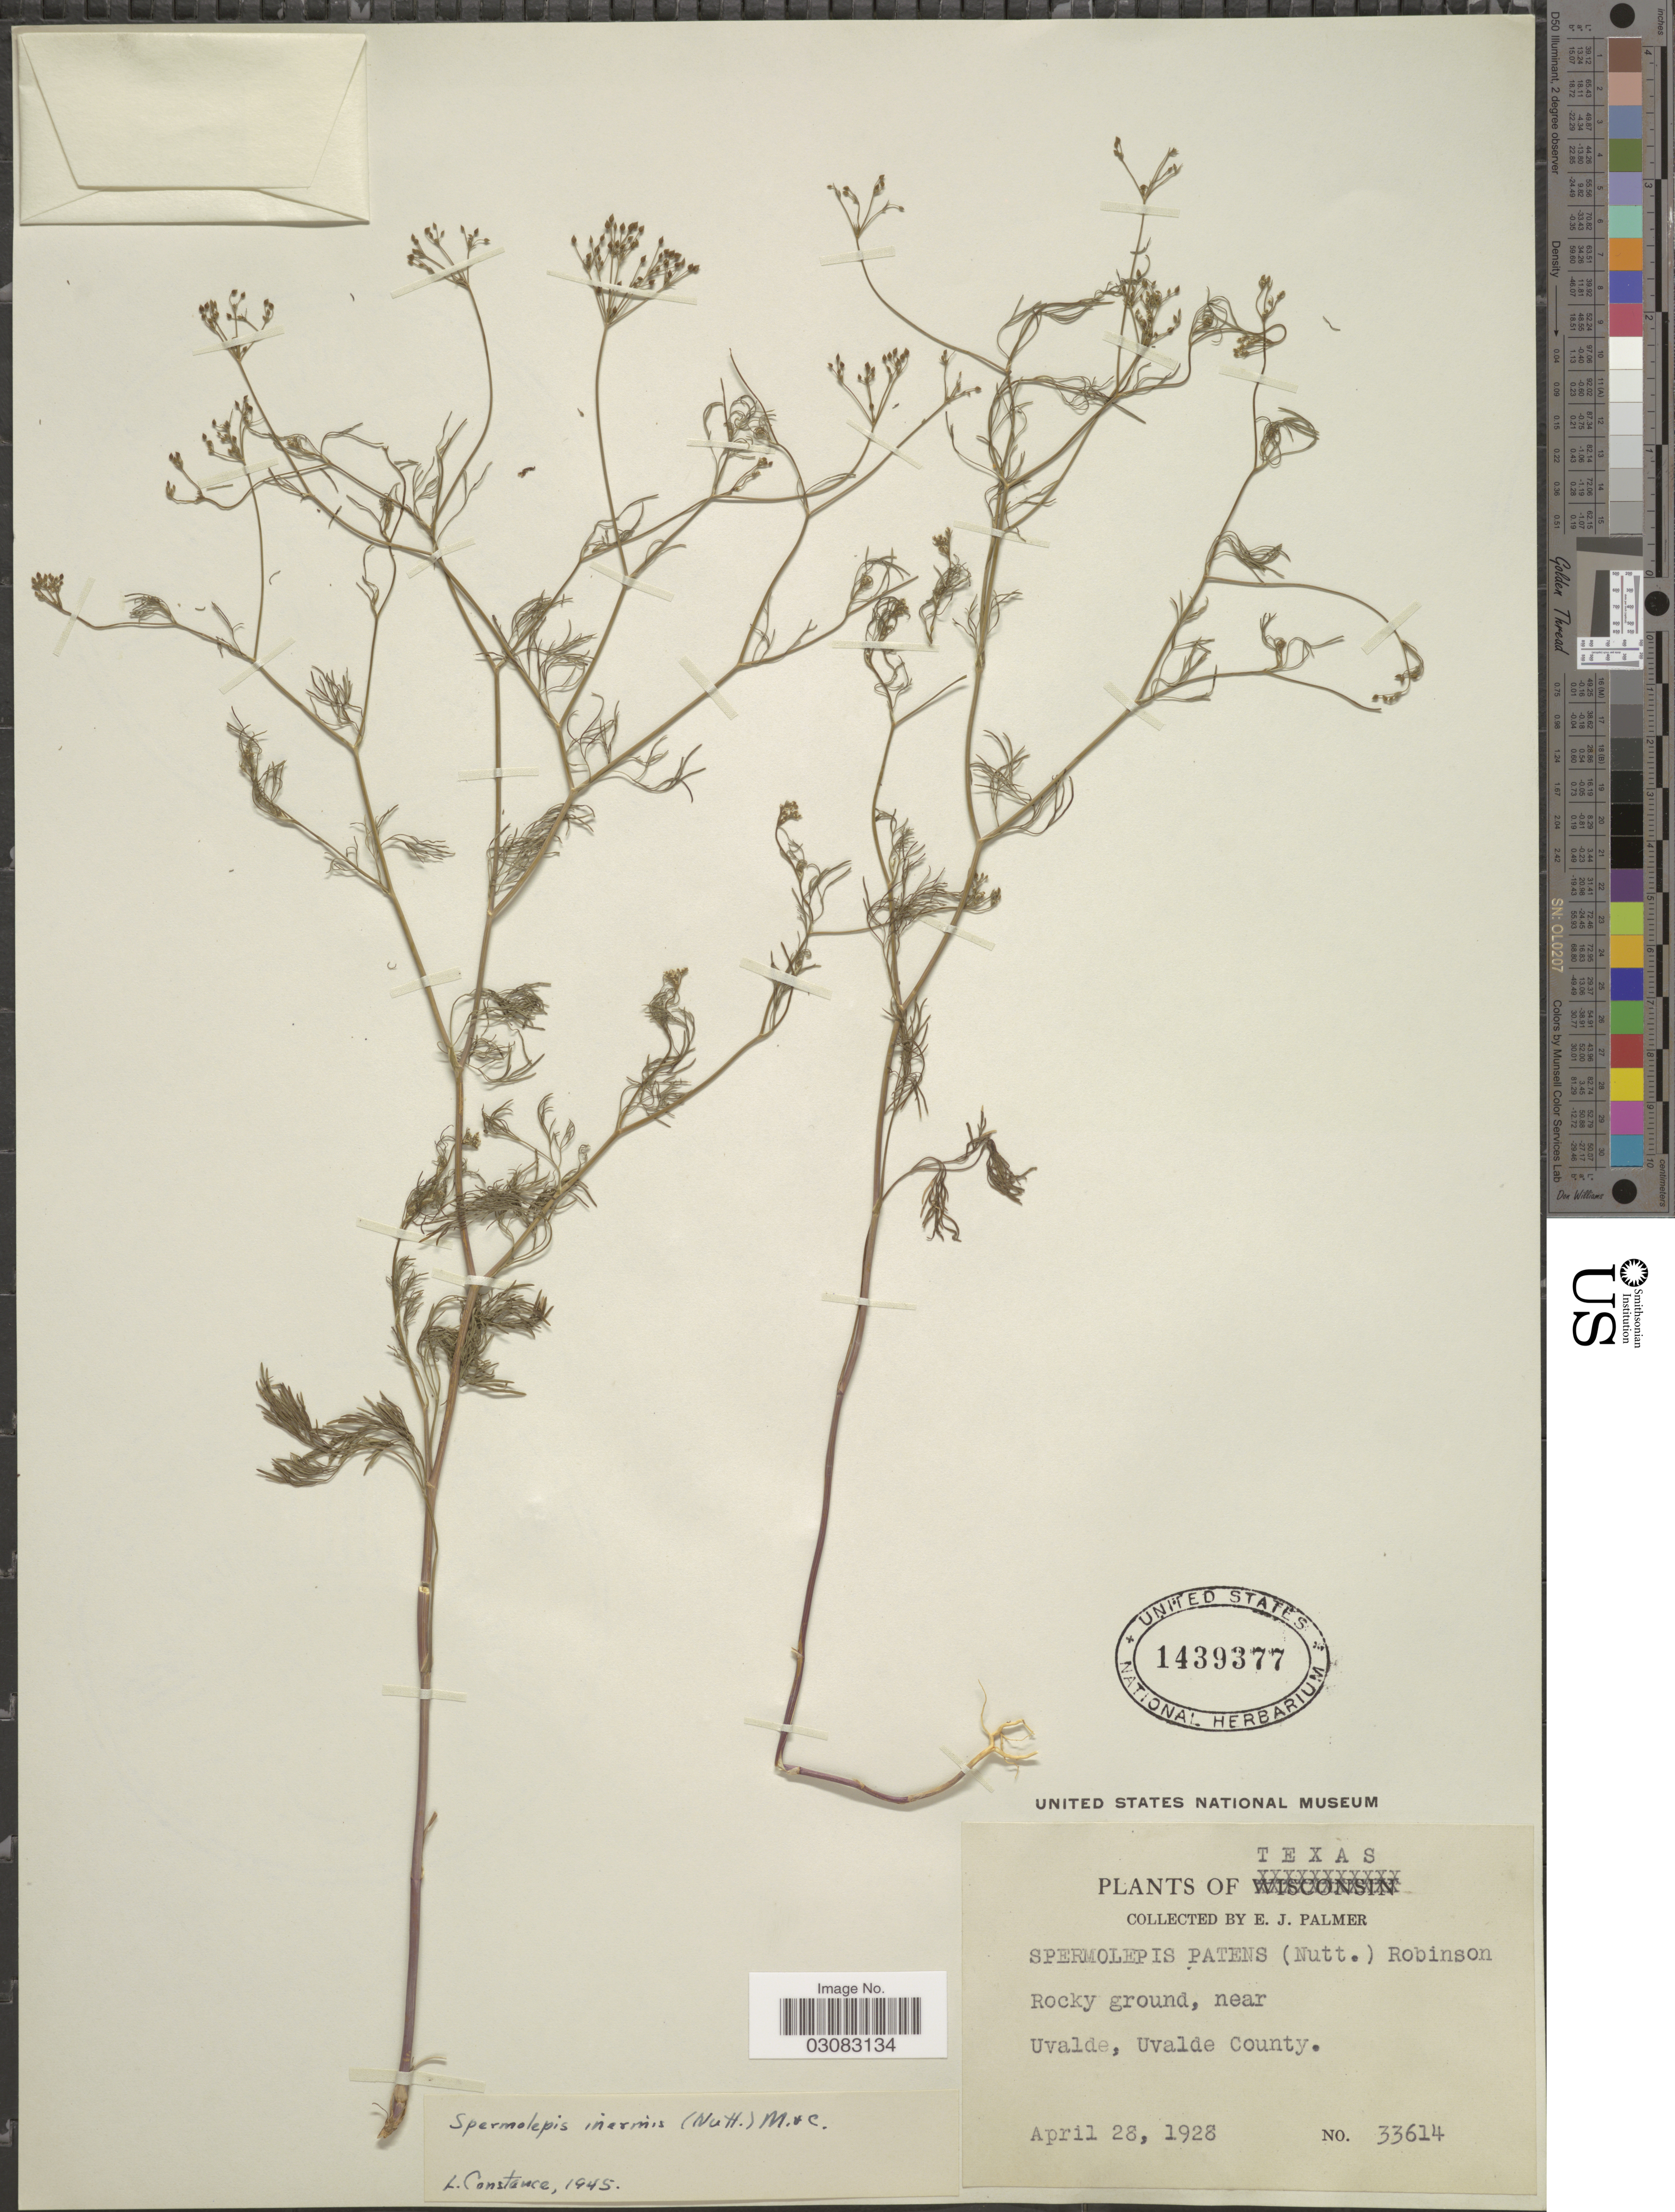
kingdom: Plantae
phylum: Tracheophyta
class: Magnoliopsida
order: Apiales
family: Apiaceae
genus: Spermolepis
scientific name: Spermolepis inermis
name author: (Nutt. ex DC.) Mathias & Constance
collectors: E. J. Palmer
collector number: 33614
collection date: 1928-04-28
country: United States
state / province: Texas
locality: Rocky ground, near Uvalde, Uvalde County.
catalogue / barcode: US 1439377